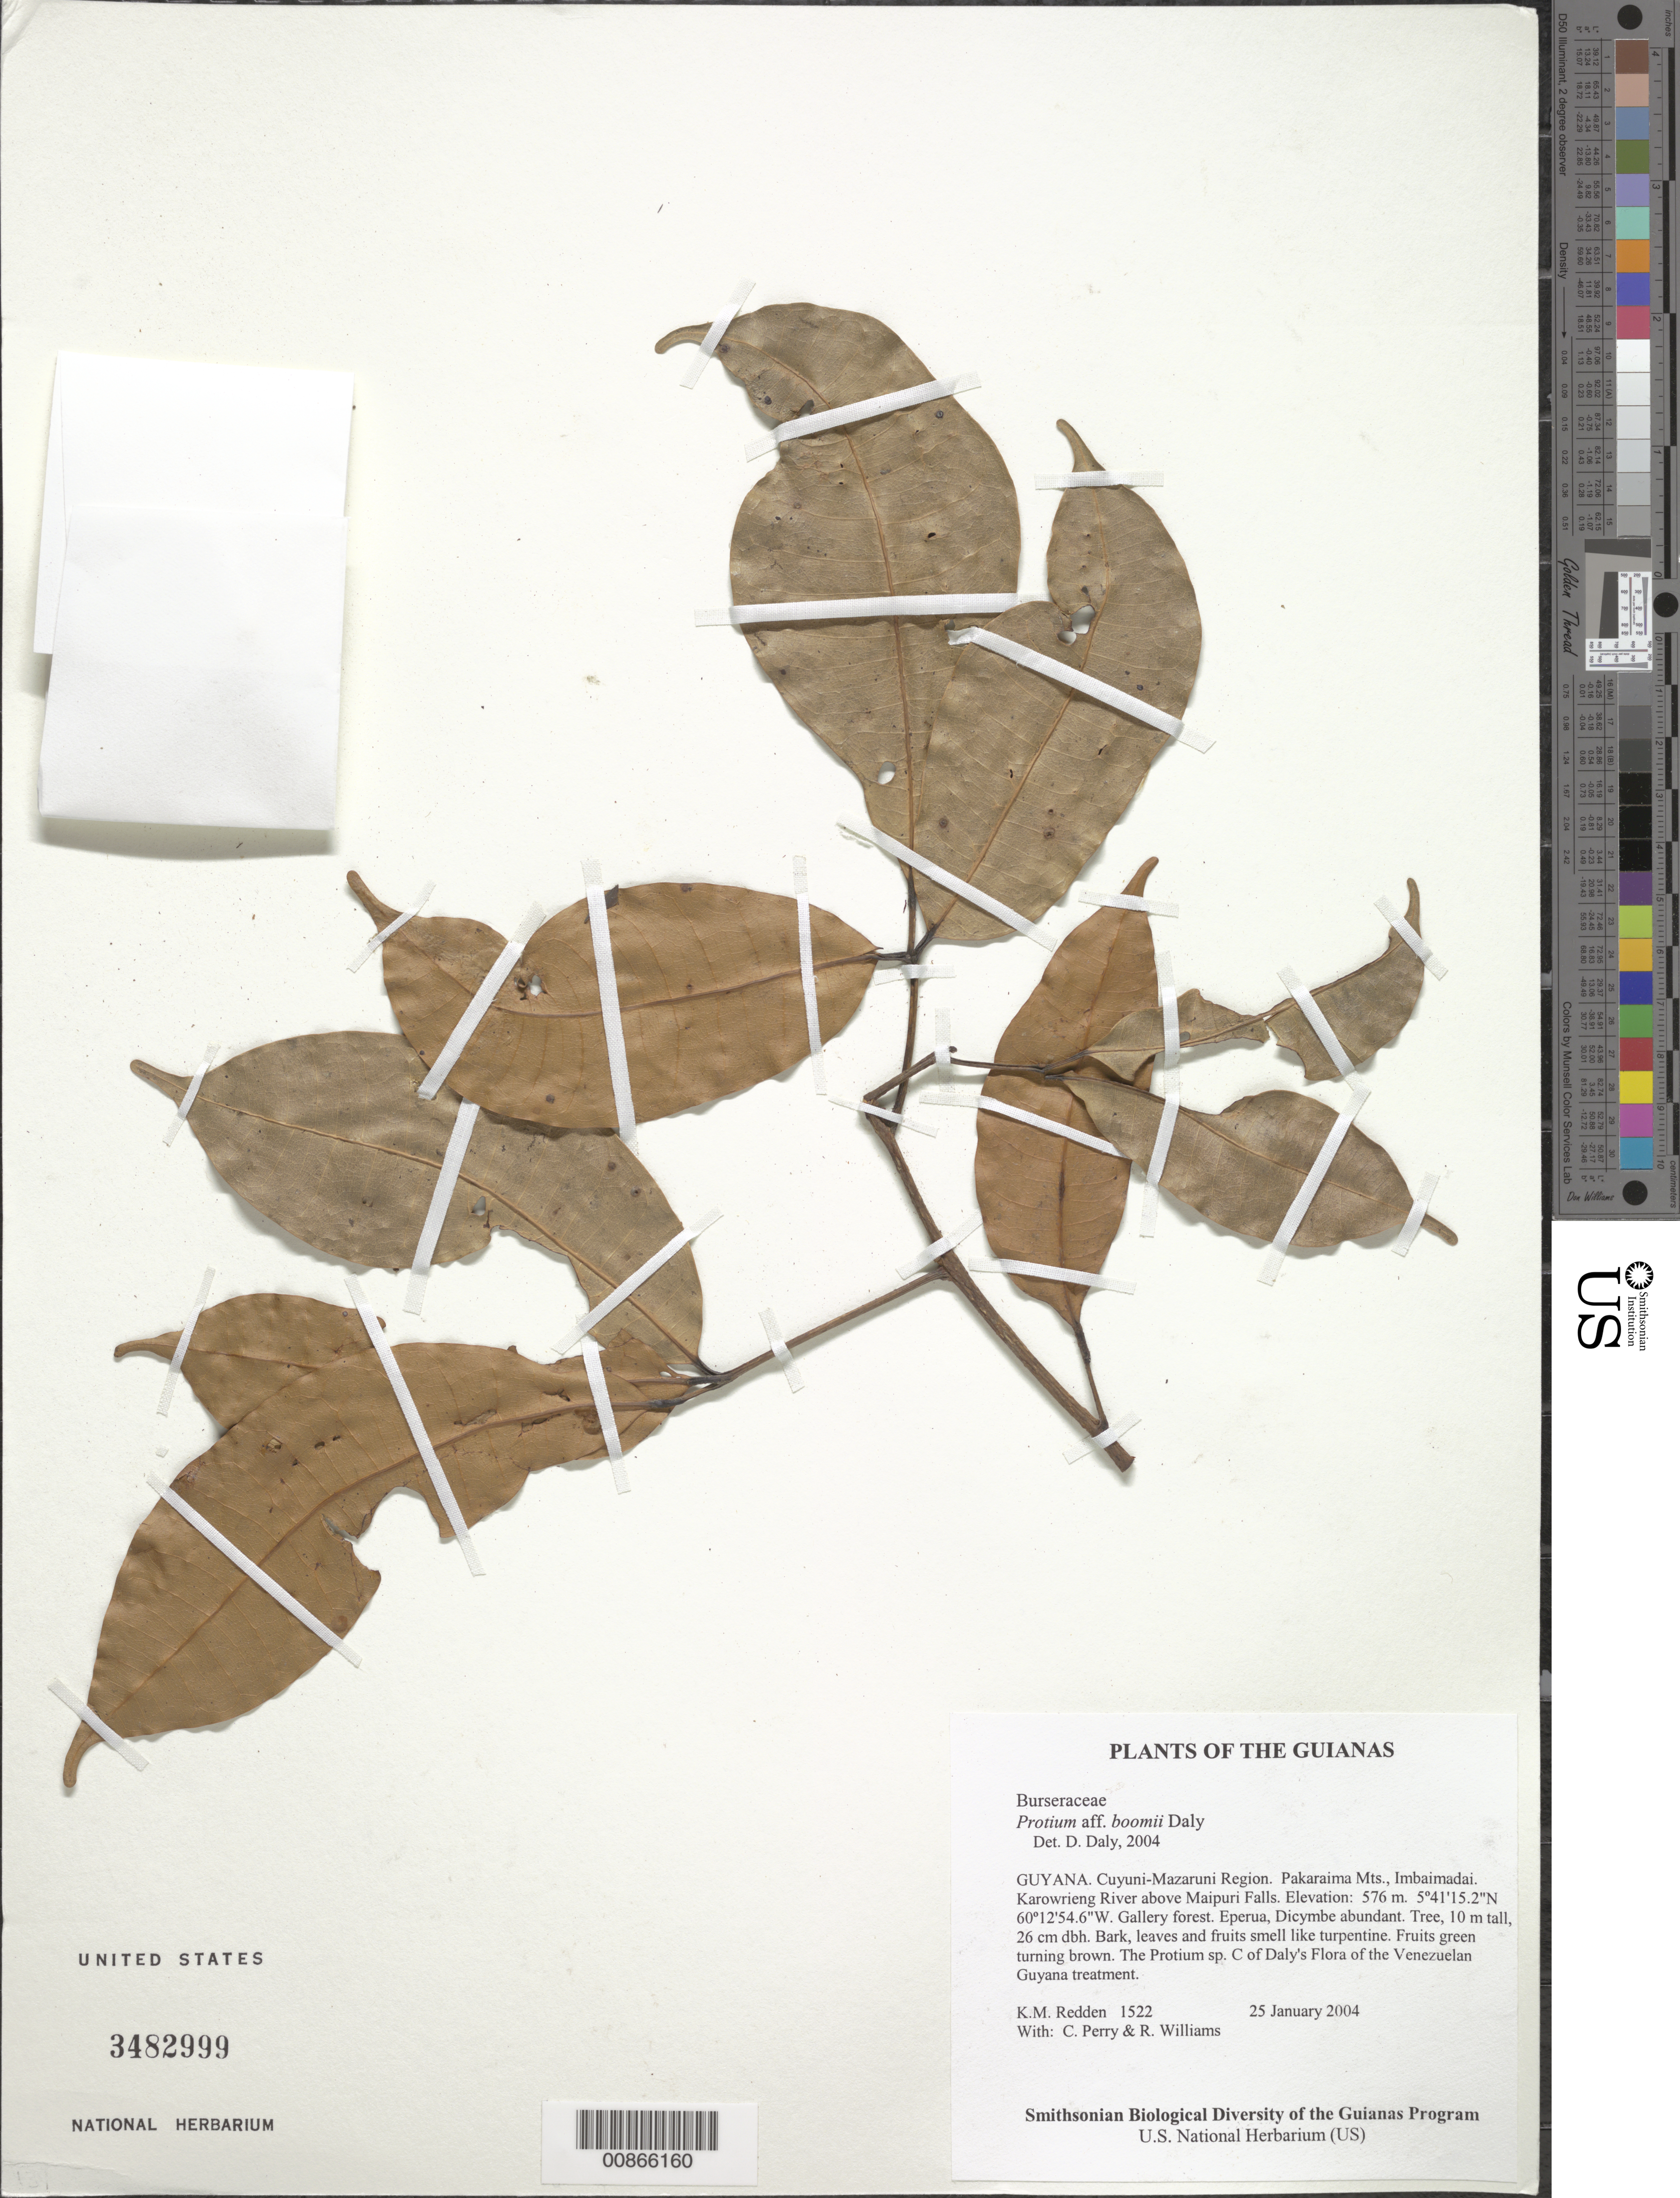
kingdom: Plantae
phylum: Tracheophyta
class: Magnoliopsida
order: Sapindales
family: Burseraceae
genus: Protium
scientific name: Protium boomii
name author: Daly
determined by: Daly, D. C.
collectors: K. M. Redden, C. Perry & R. Williams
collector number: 1522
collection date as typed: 25 January 2004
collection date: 2004-01-25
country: Guyana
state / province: Cuyuni-Mazaruni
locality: Pakaraima Mts., Imbaimadai. Karowrieng River above Maipuri Falls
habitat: Gallery forest. Eperua, Dicymbe abundant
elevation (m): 576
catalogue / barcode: US 3482999